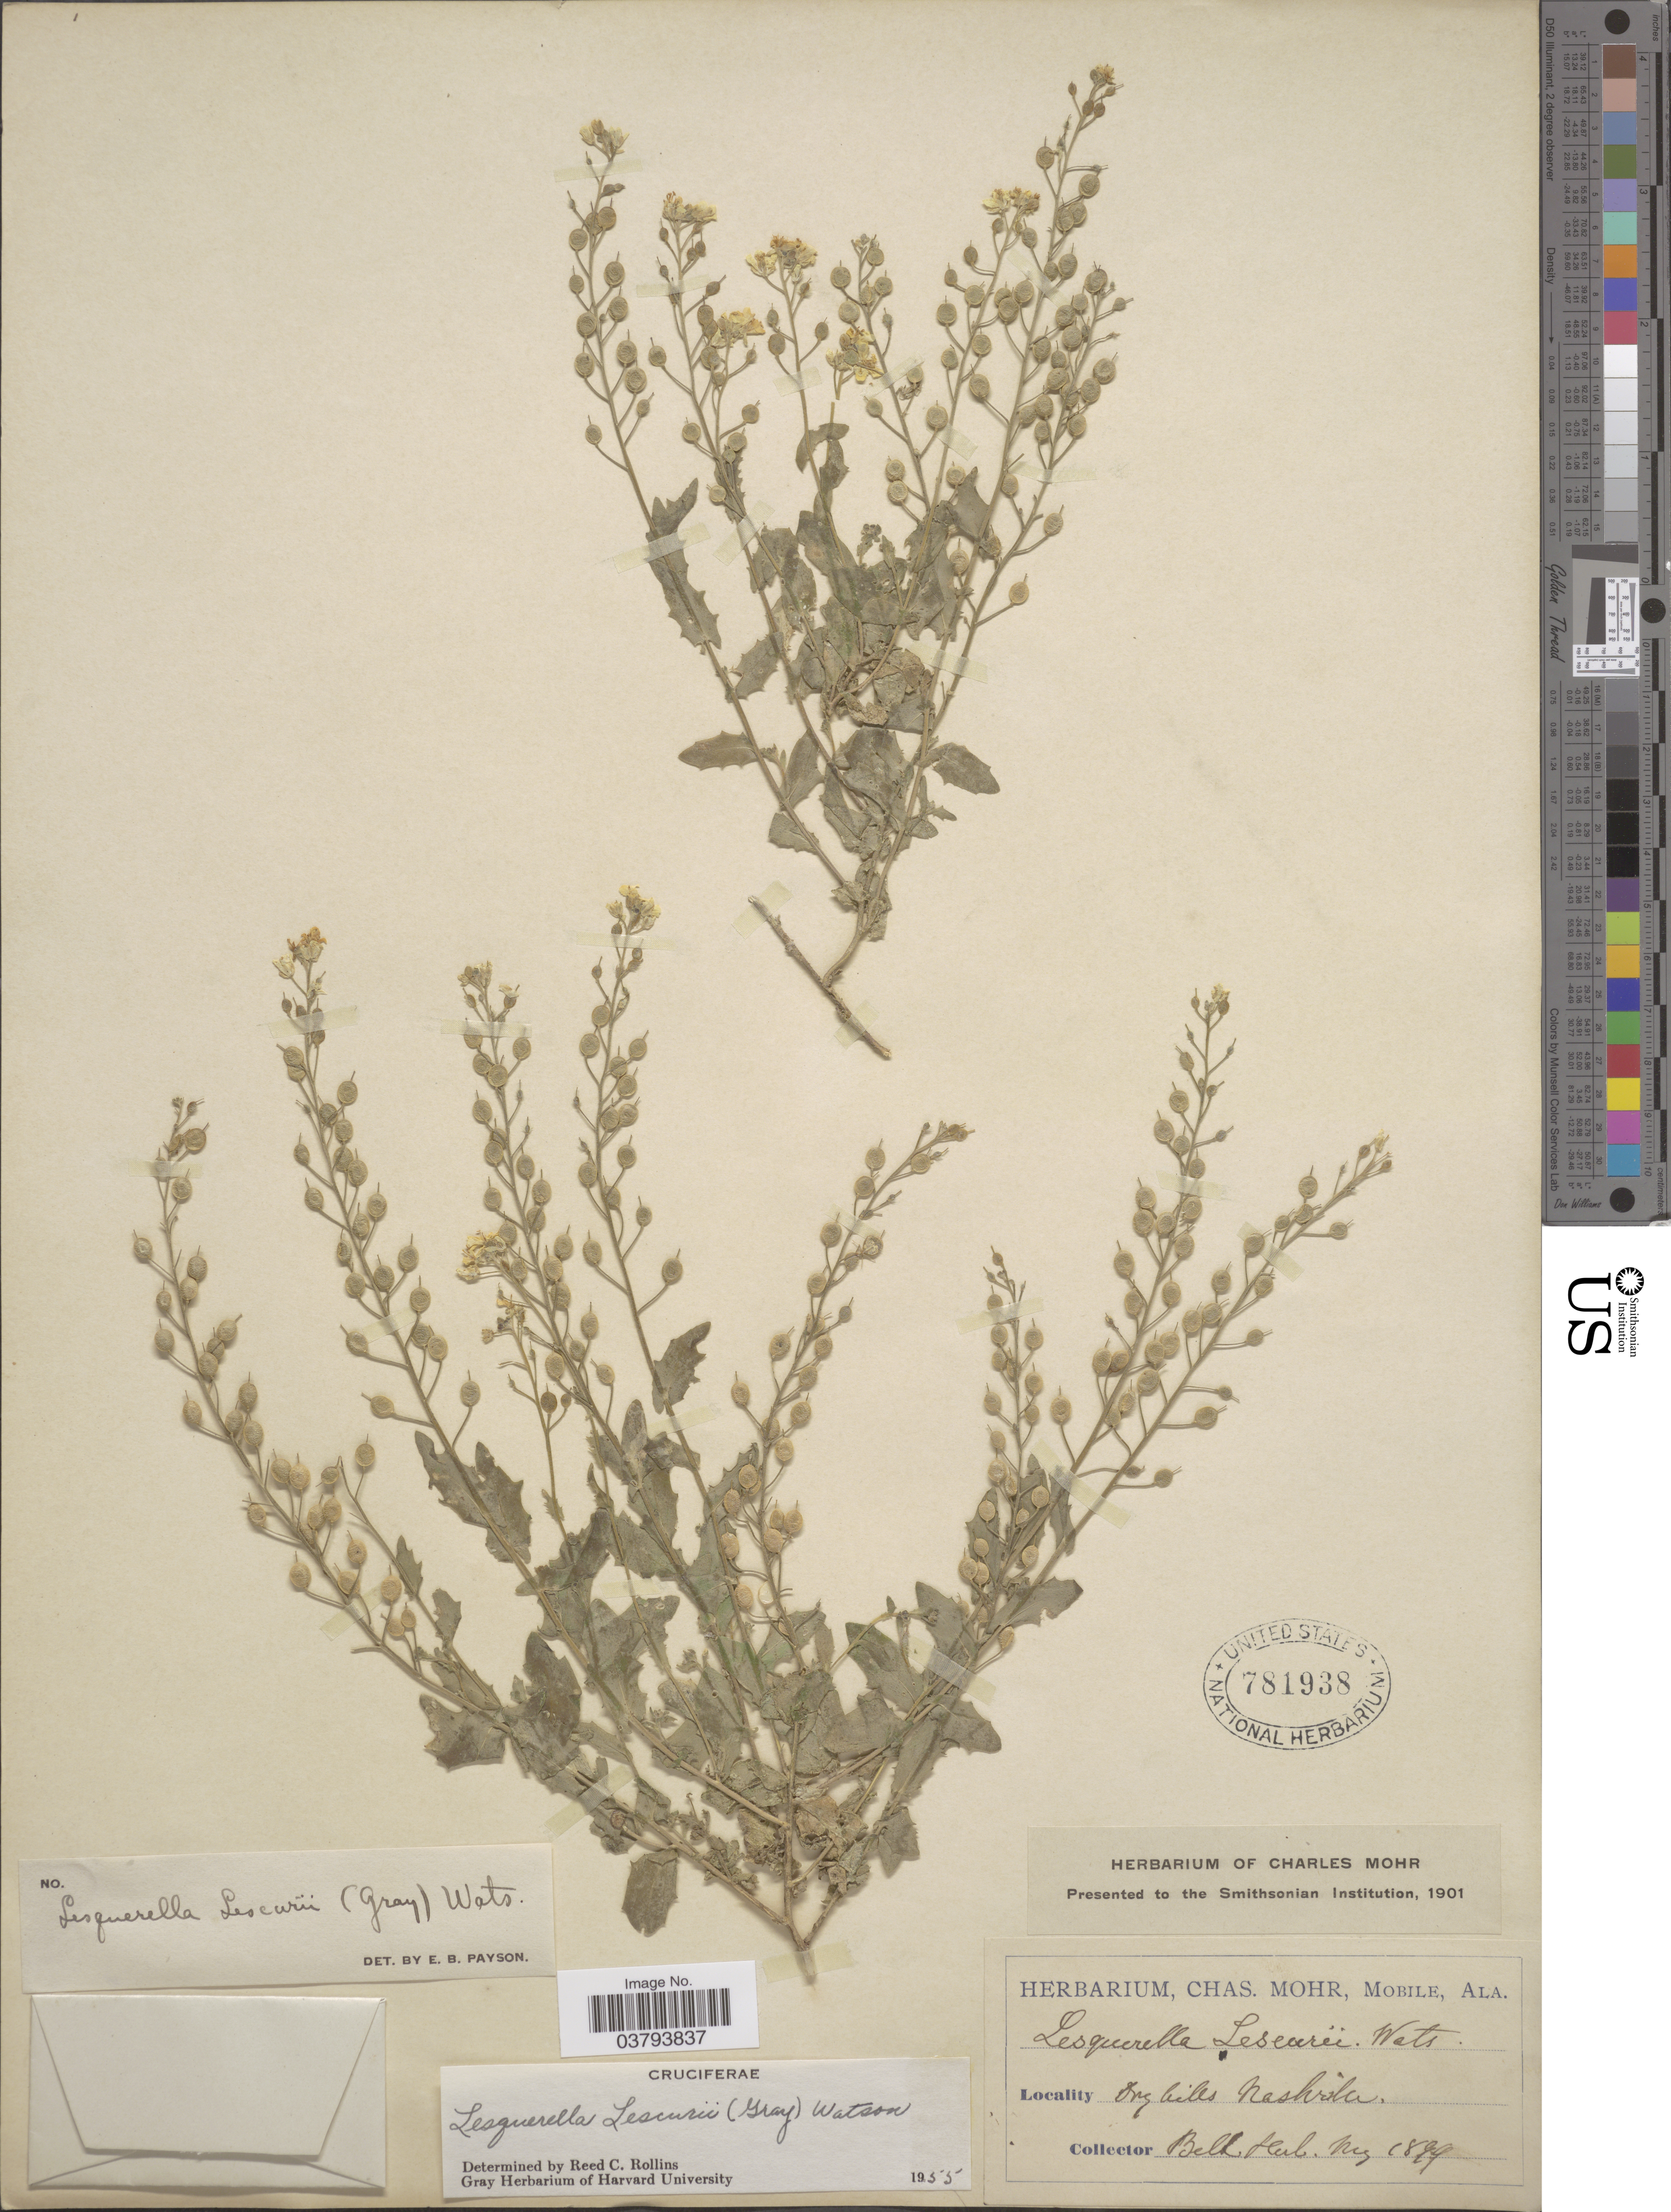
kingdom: Plantae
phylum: Tracheophyta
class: Magnoliopsida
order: Brassicales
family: Brassicaceae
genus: Lesquerella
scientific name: Lesquerella lescurii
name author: (A. Gray) S. Watson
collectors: University of Minnesota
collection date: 1894-05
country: United States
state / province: Tennessee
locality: Dry hills Nashville.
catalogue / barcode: US 781938